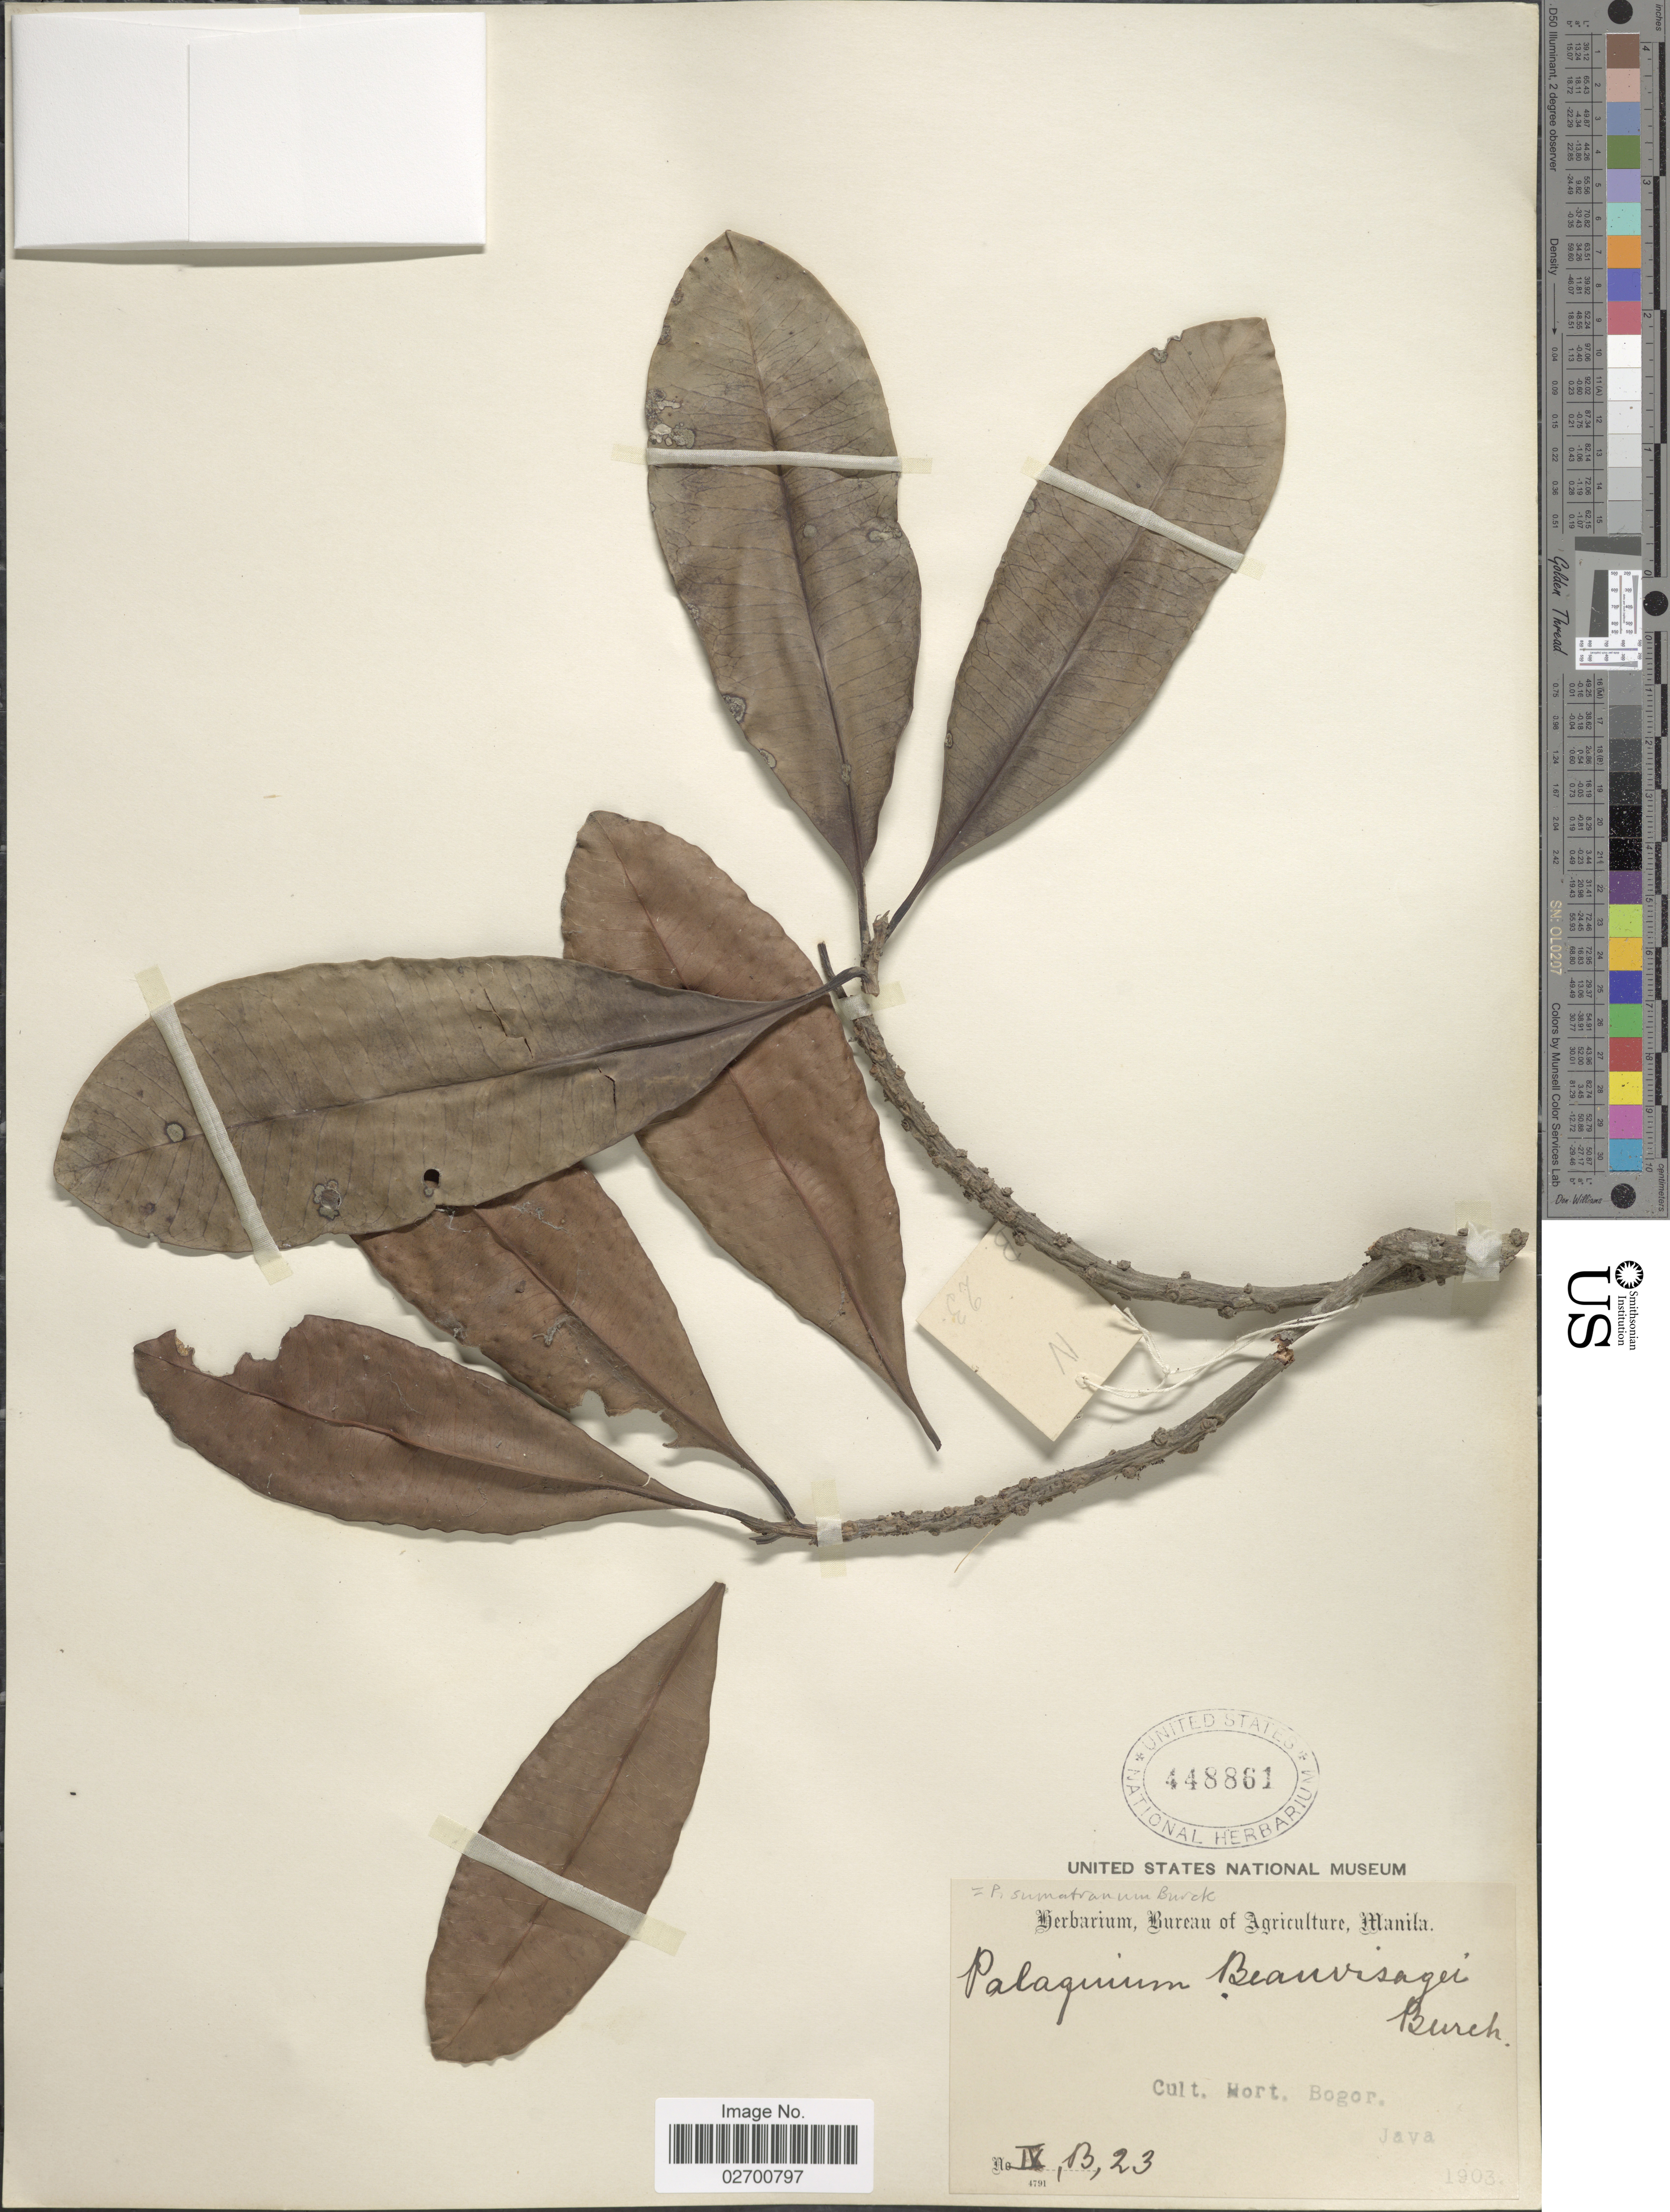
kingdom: Plantae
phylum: Tracheophyta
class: Magnoliopsida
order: Ericales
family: Sapotaceae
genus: Palaquium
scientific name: Palaquium sumatranum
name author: Burck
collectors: ex Herb. Bur. Agric. Manila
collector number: IV, B,23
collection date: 1903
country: Indonesia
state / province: Java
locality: Cult. Hort. Bogor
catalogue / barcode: US 448861